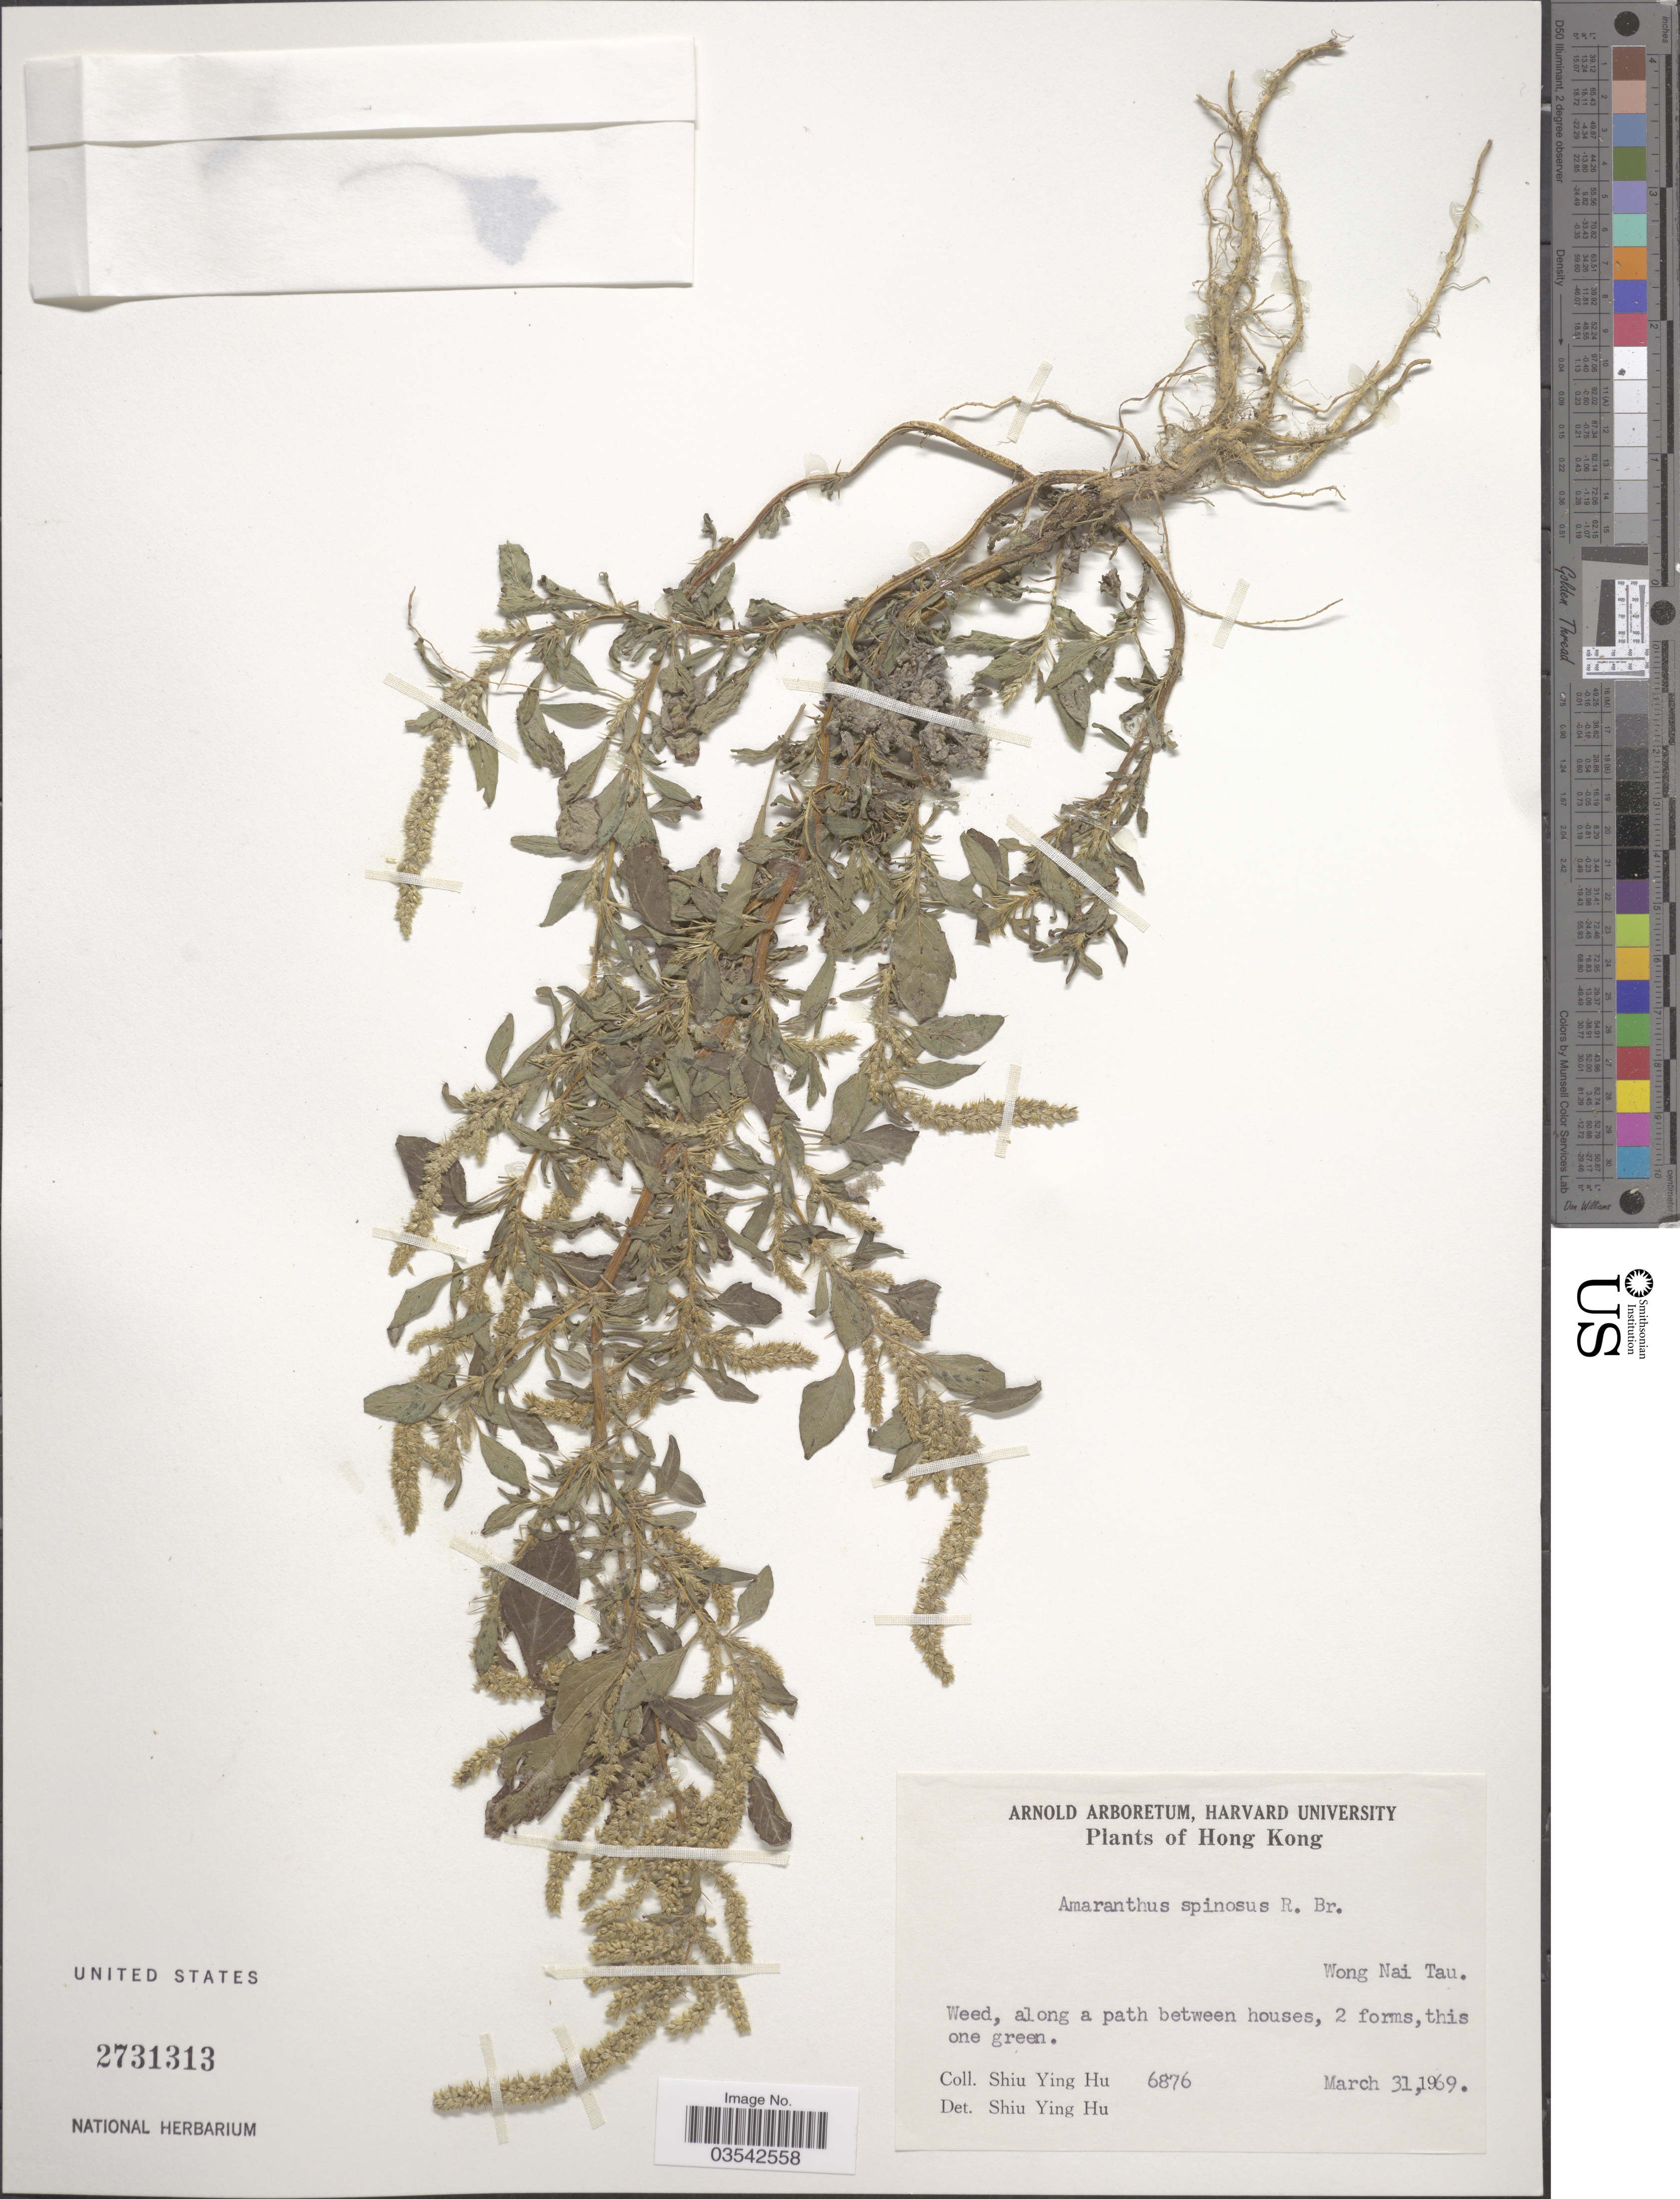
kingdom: Plantae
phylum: Tracheophyta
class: Magnoliopsida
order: Caryophyllales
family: Amaranthaceae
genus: Amaranthus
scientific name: Amaranthus spinosus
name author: L.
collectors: S. Y. Hu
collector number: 6876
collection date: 1969-03-31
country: China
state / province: Hong Kong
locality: Wong Nai Tau.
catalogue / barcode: US 2731313